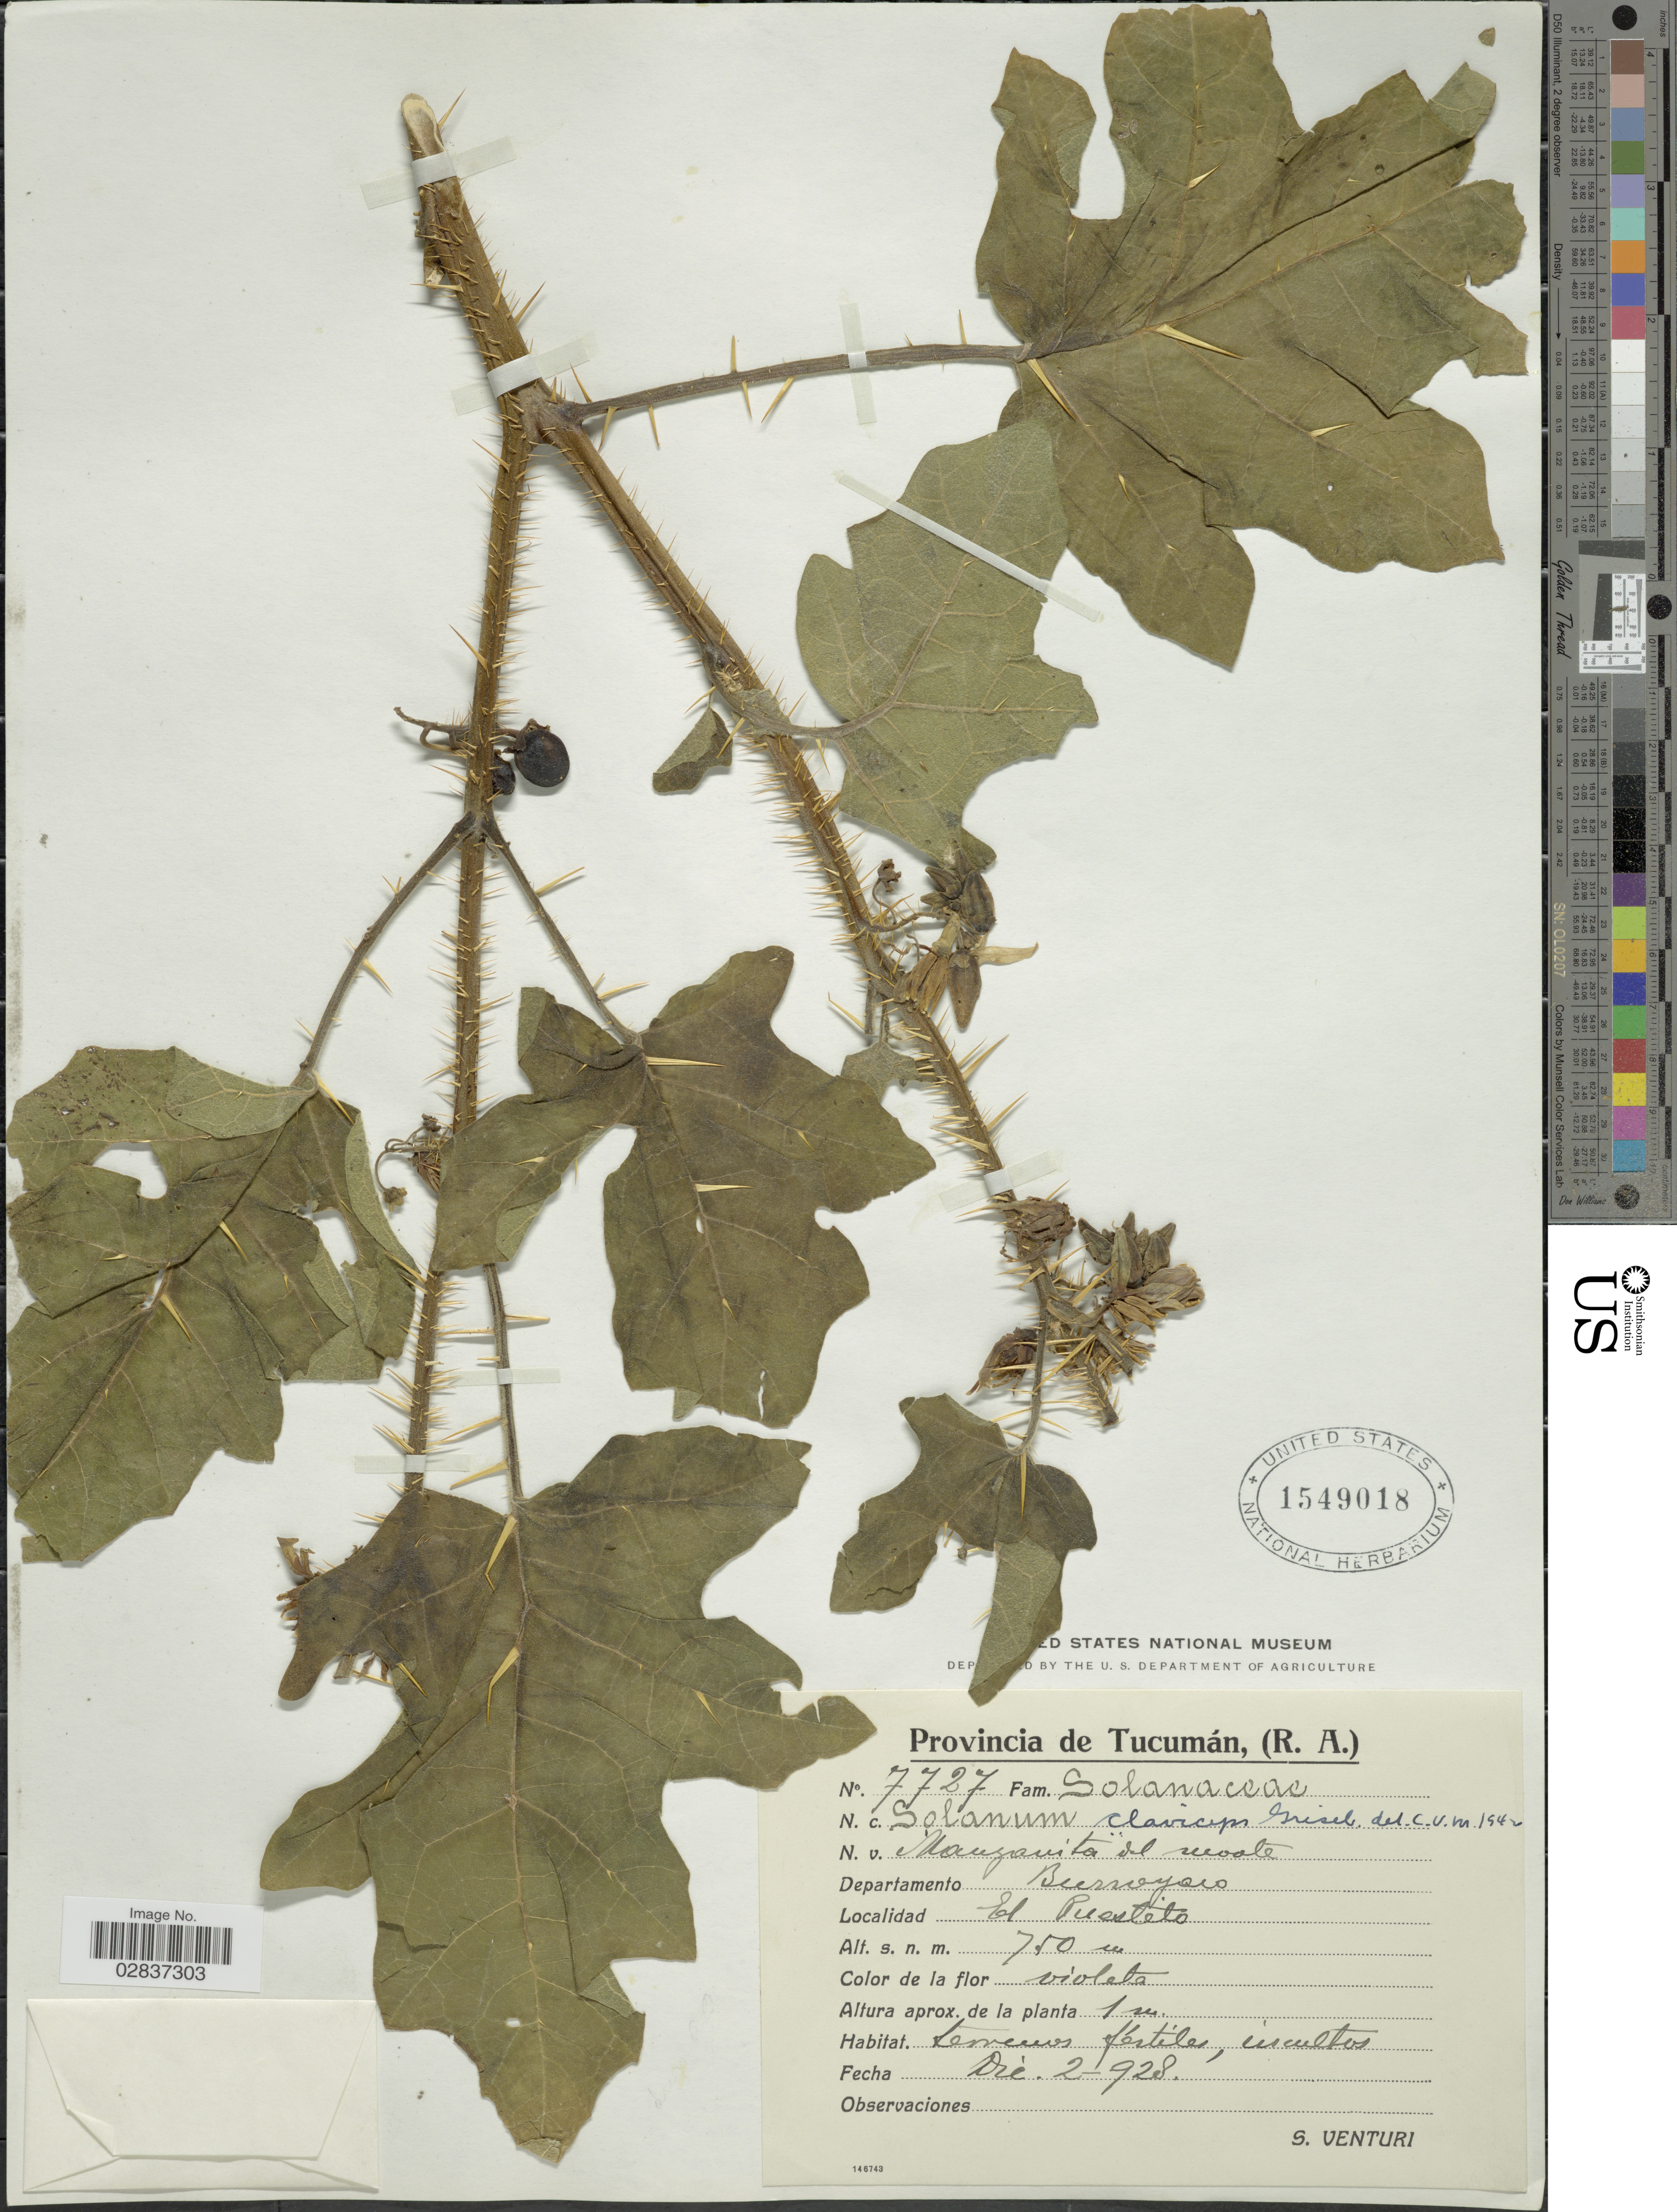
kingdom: Plantae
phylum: Tracheophyta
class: Magnoliopsida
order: Solanales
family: Solanaceae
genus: Solanum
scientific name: Solanum claviceps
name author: Griseb.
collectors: S. Venturi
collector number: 7727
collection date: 1928-12-02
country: Argentina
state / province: Tucuman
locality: Departamento Burruyacú, El Puestito.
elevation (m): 750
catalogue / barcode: US 1549018